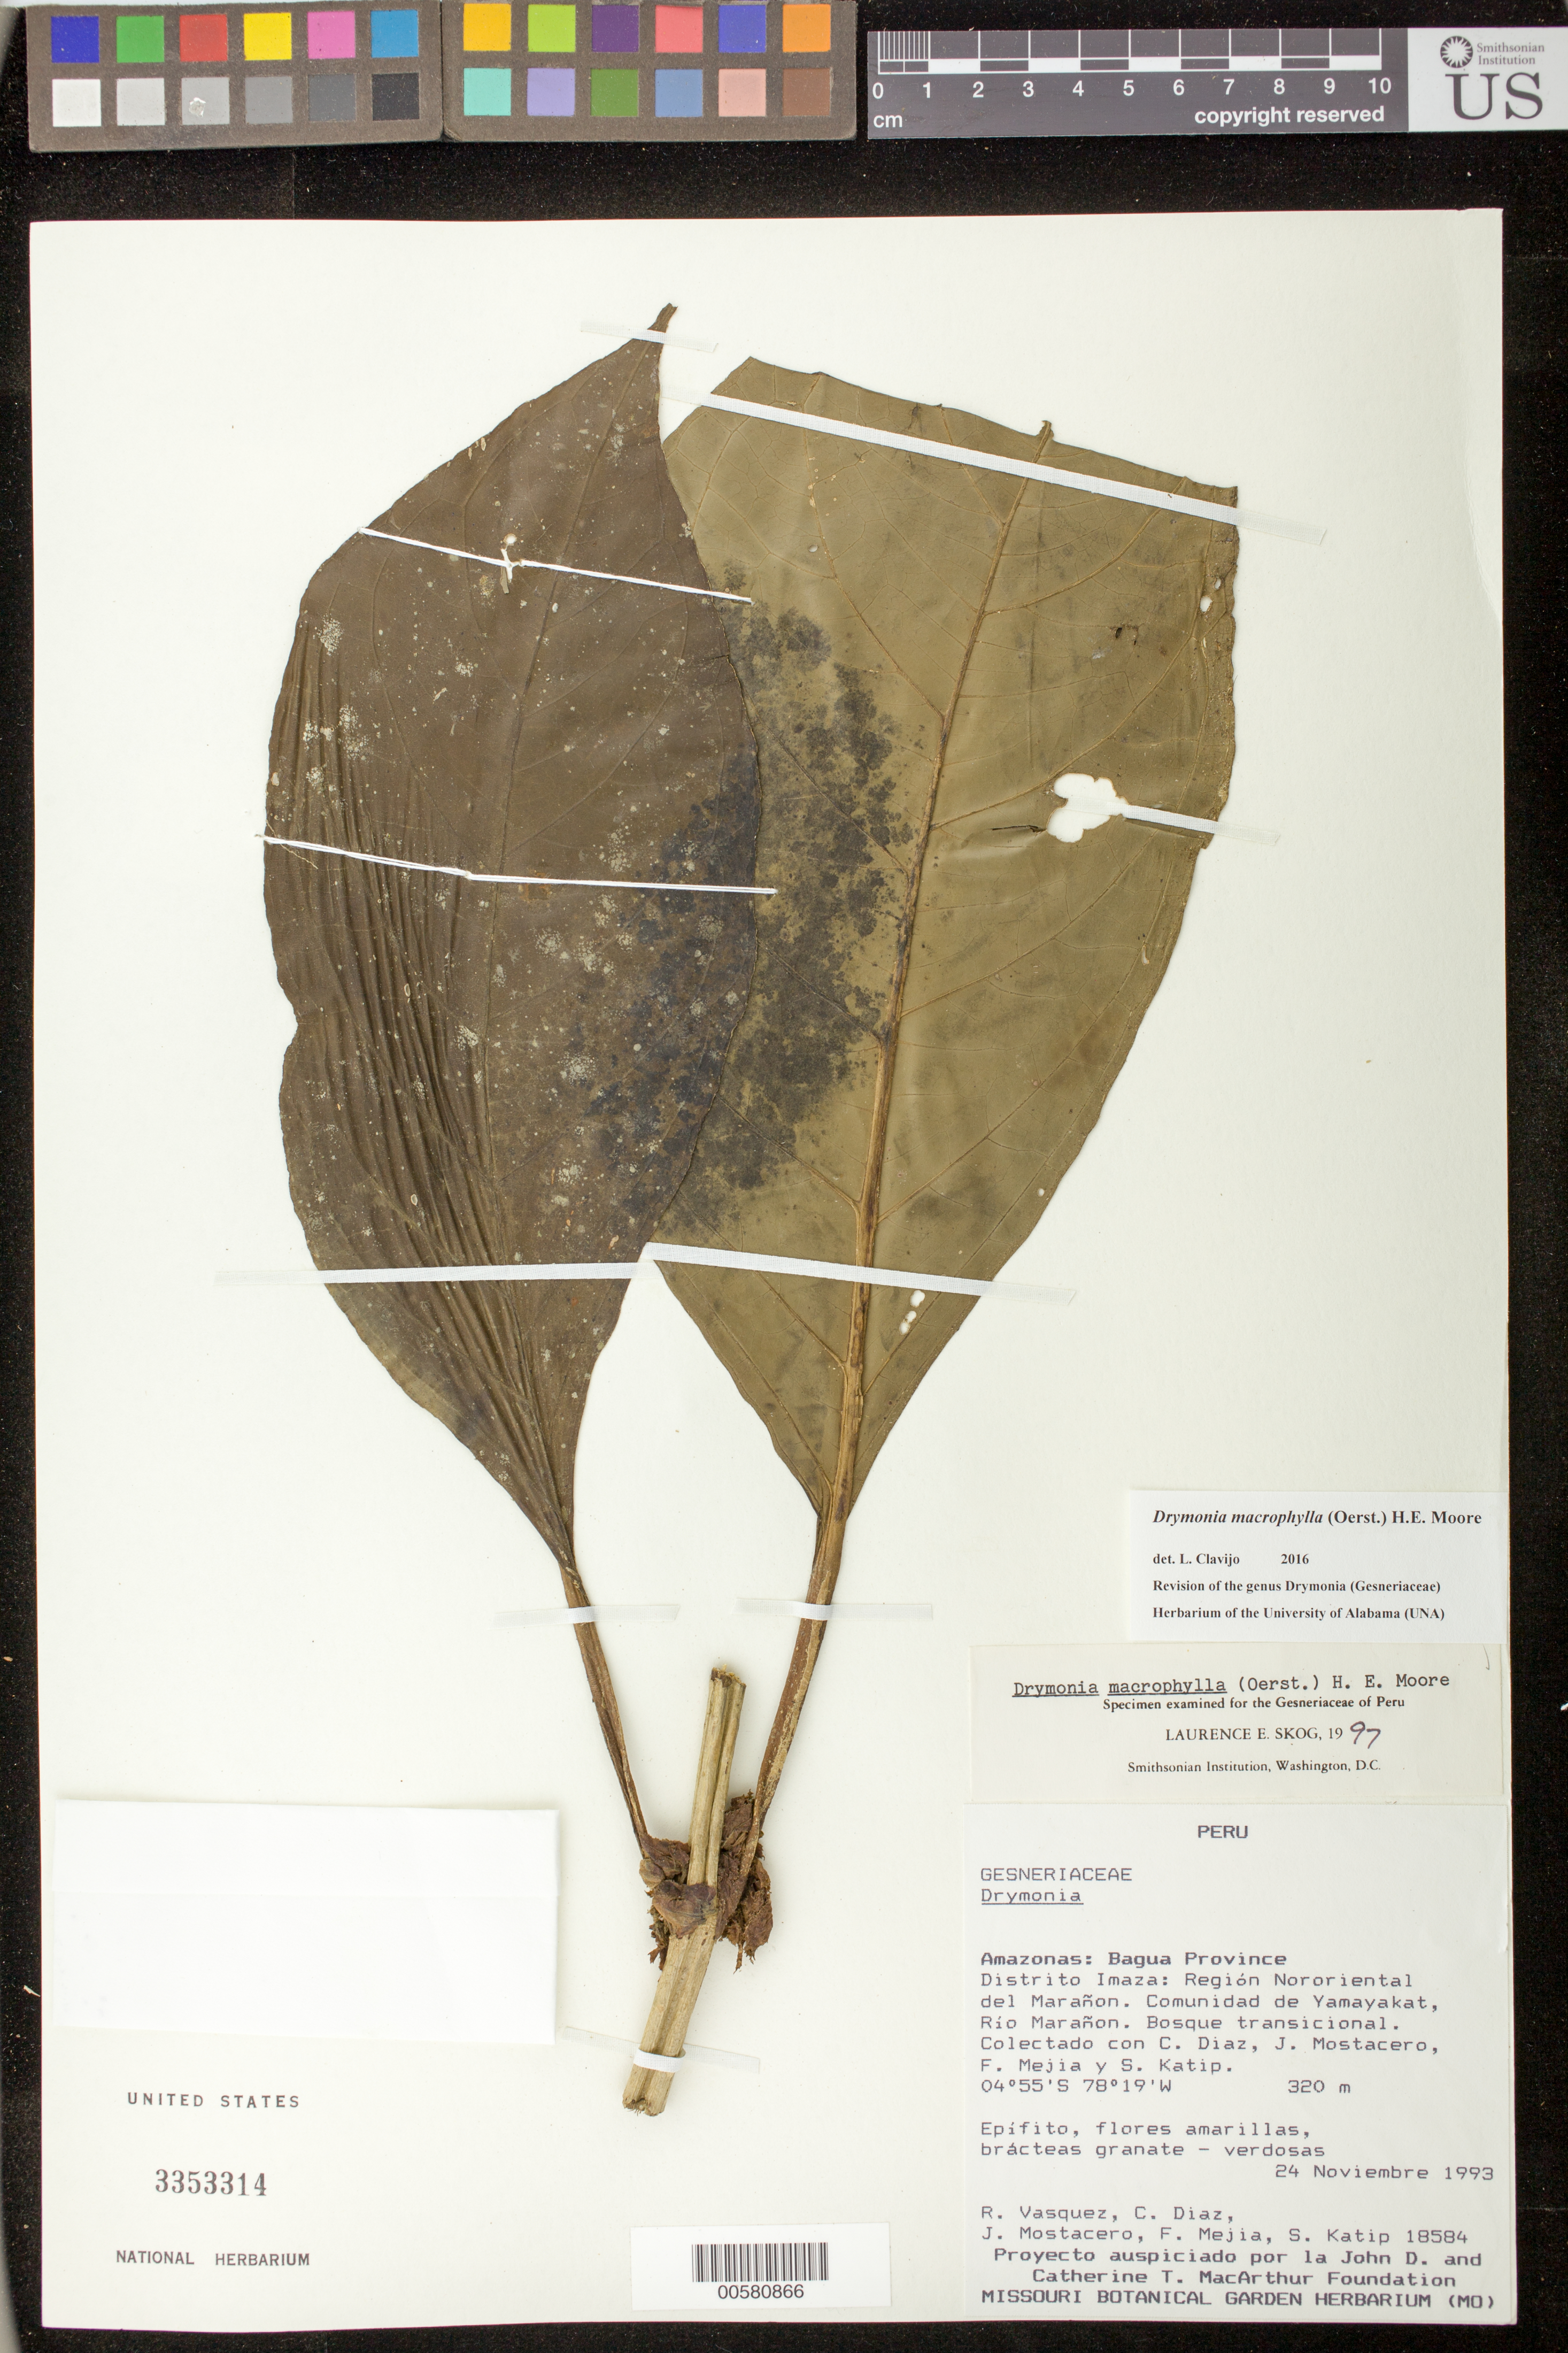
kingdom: Plantae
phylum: Tracheophyta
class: Magnoliopsida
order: Lamiales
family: Gesneriaceae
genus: Drymonia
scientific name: Drymonia macrophylla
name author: (Oerst.) H.E. Moore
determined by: Skog, Laurence E.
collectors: R. Vásquez, C. Díaz, J. Mostacero, F. Mejia & S. Katip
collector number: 18584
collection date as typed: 24 Nov 1993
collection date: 1993-11-24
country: Peru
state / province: Amazonas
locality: Prov. Bagua, dtto. Imaza: región nororiental del Marañon, comunidad de Yamayakat, Río Marañon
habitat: Bosque transicional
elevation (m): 320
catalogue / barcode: US 3353314